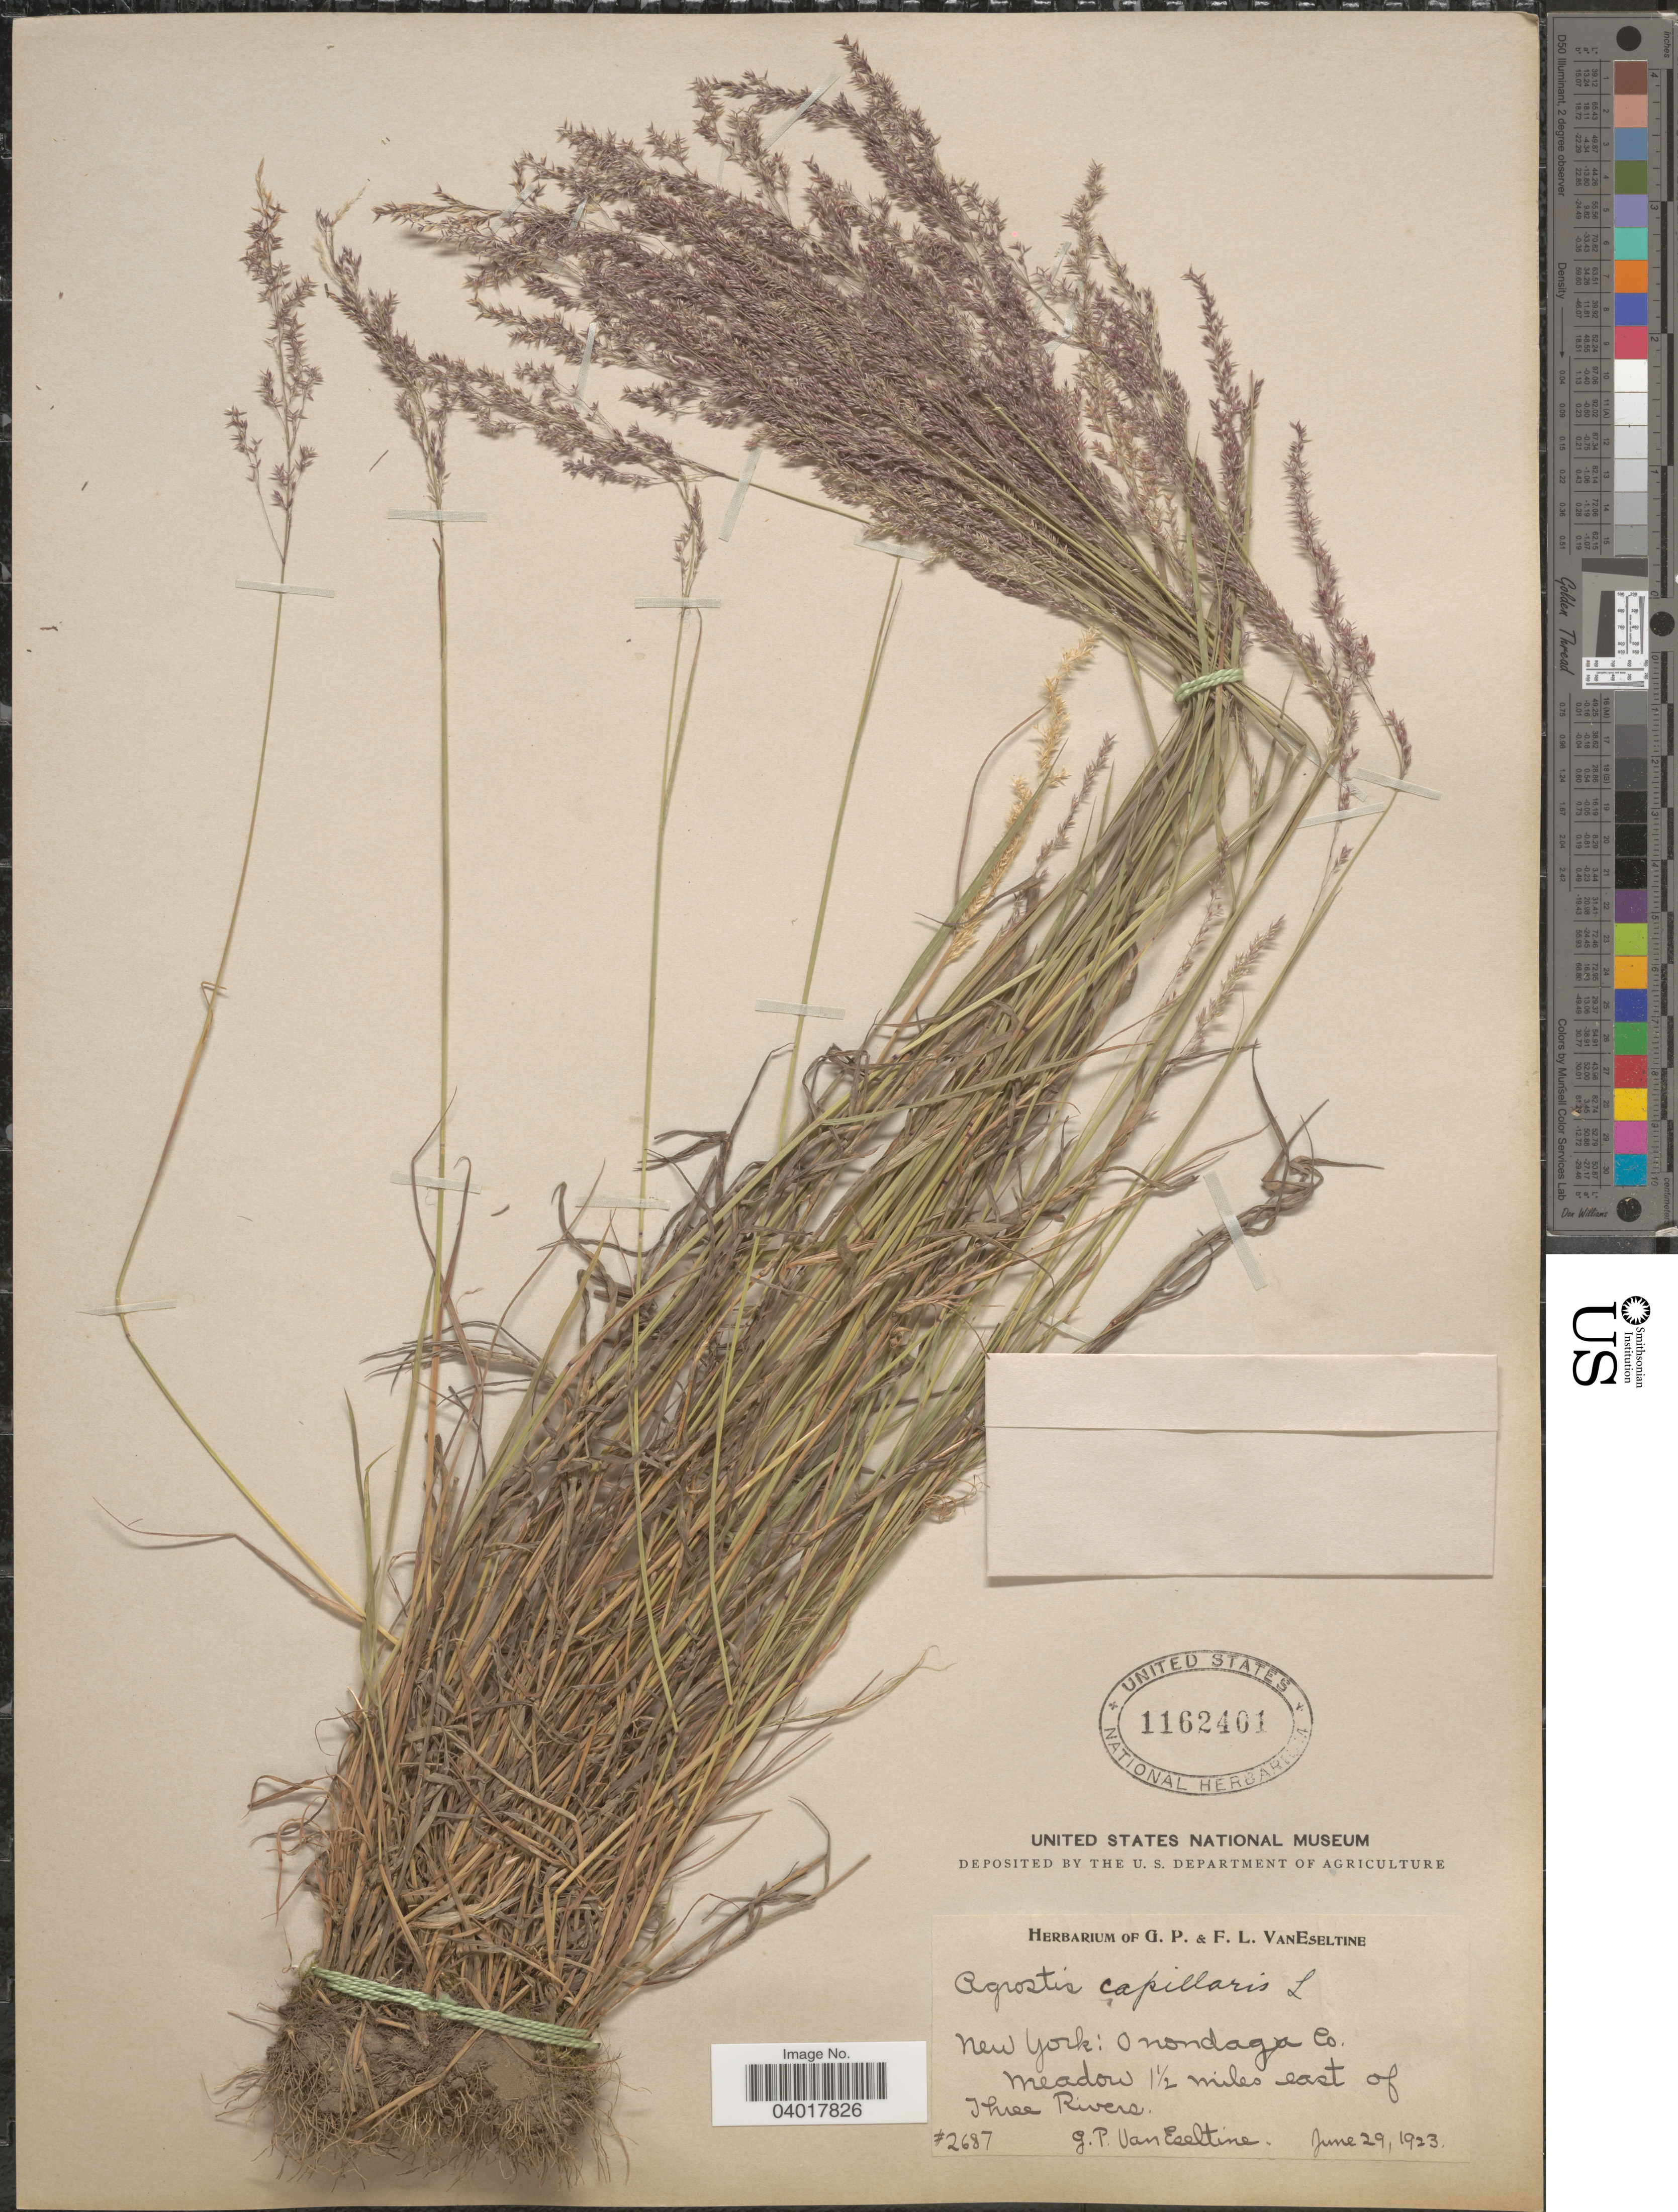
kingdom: Plantae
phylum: Tracheophyta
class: Liliopsida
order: Poales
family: Poaceae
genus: Agrostis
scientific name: Agrostis capillaris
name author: L.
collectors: G. P. Van Eseltine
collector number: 2687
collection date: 1923-06-29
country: United States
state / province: New York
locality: Onondaga Co. Meadow 1½ miles east of Three Rivers.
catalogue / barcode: US 1162401